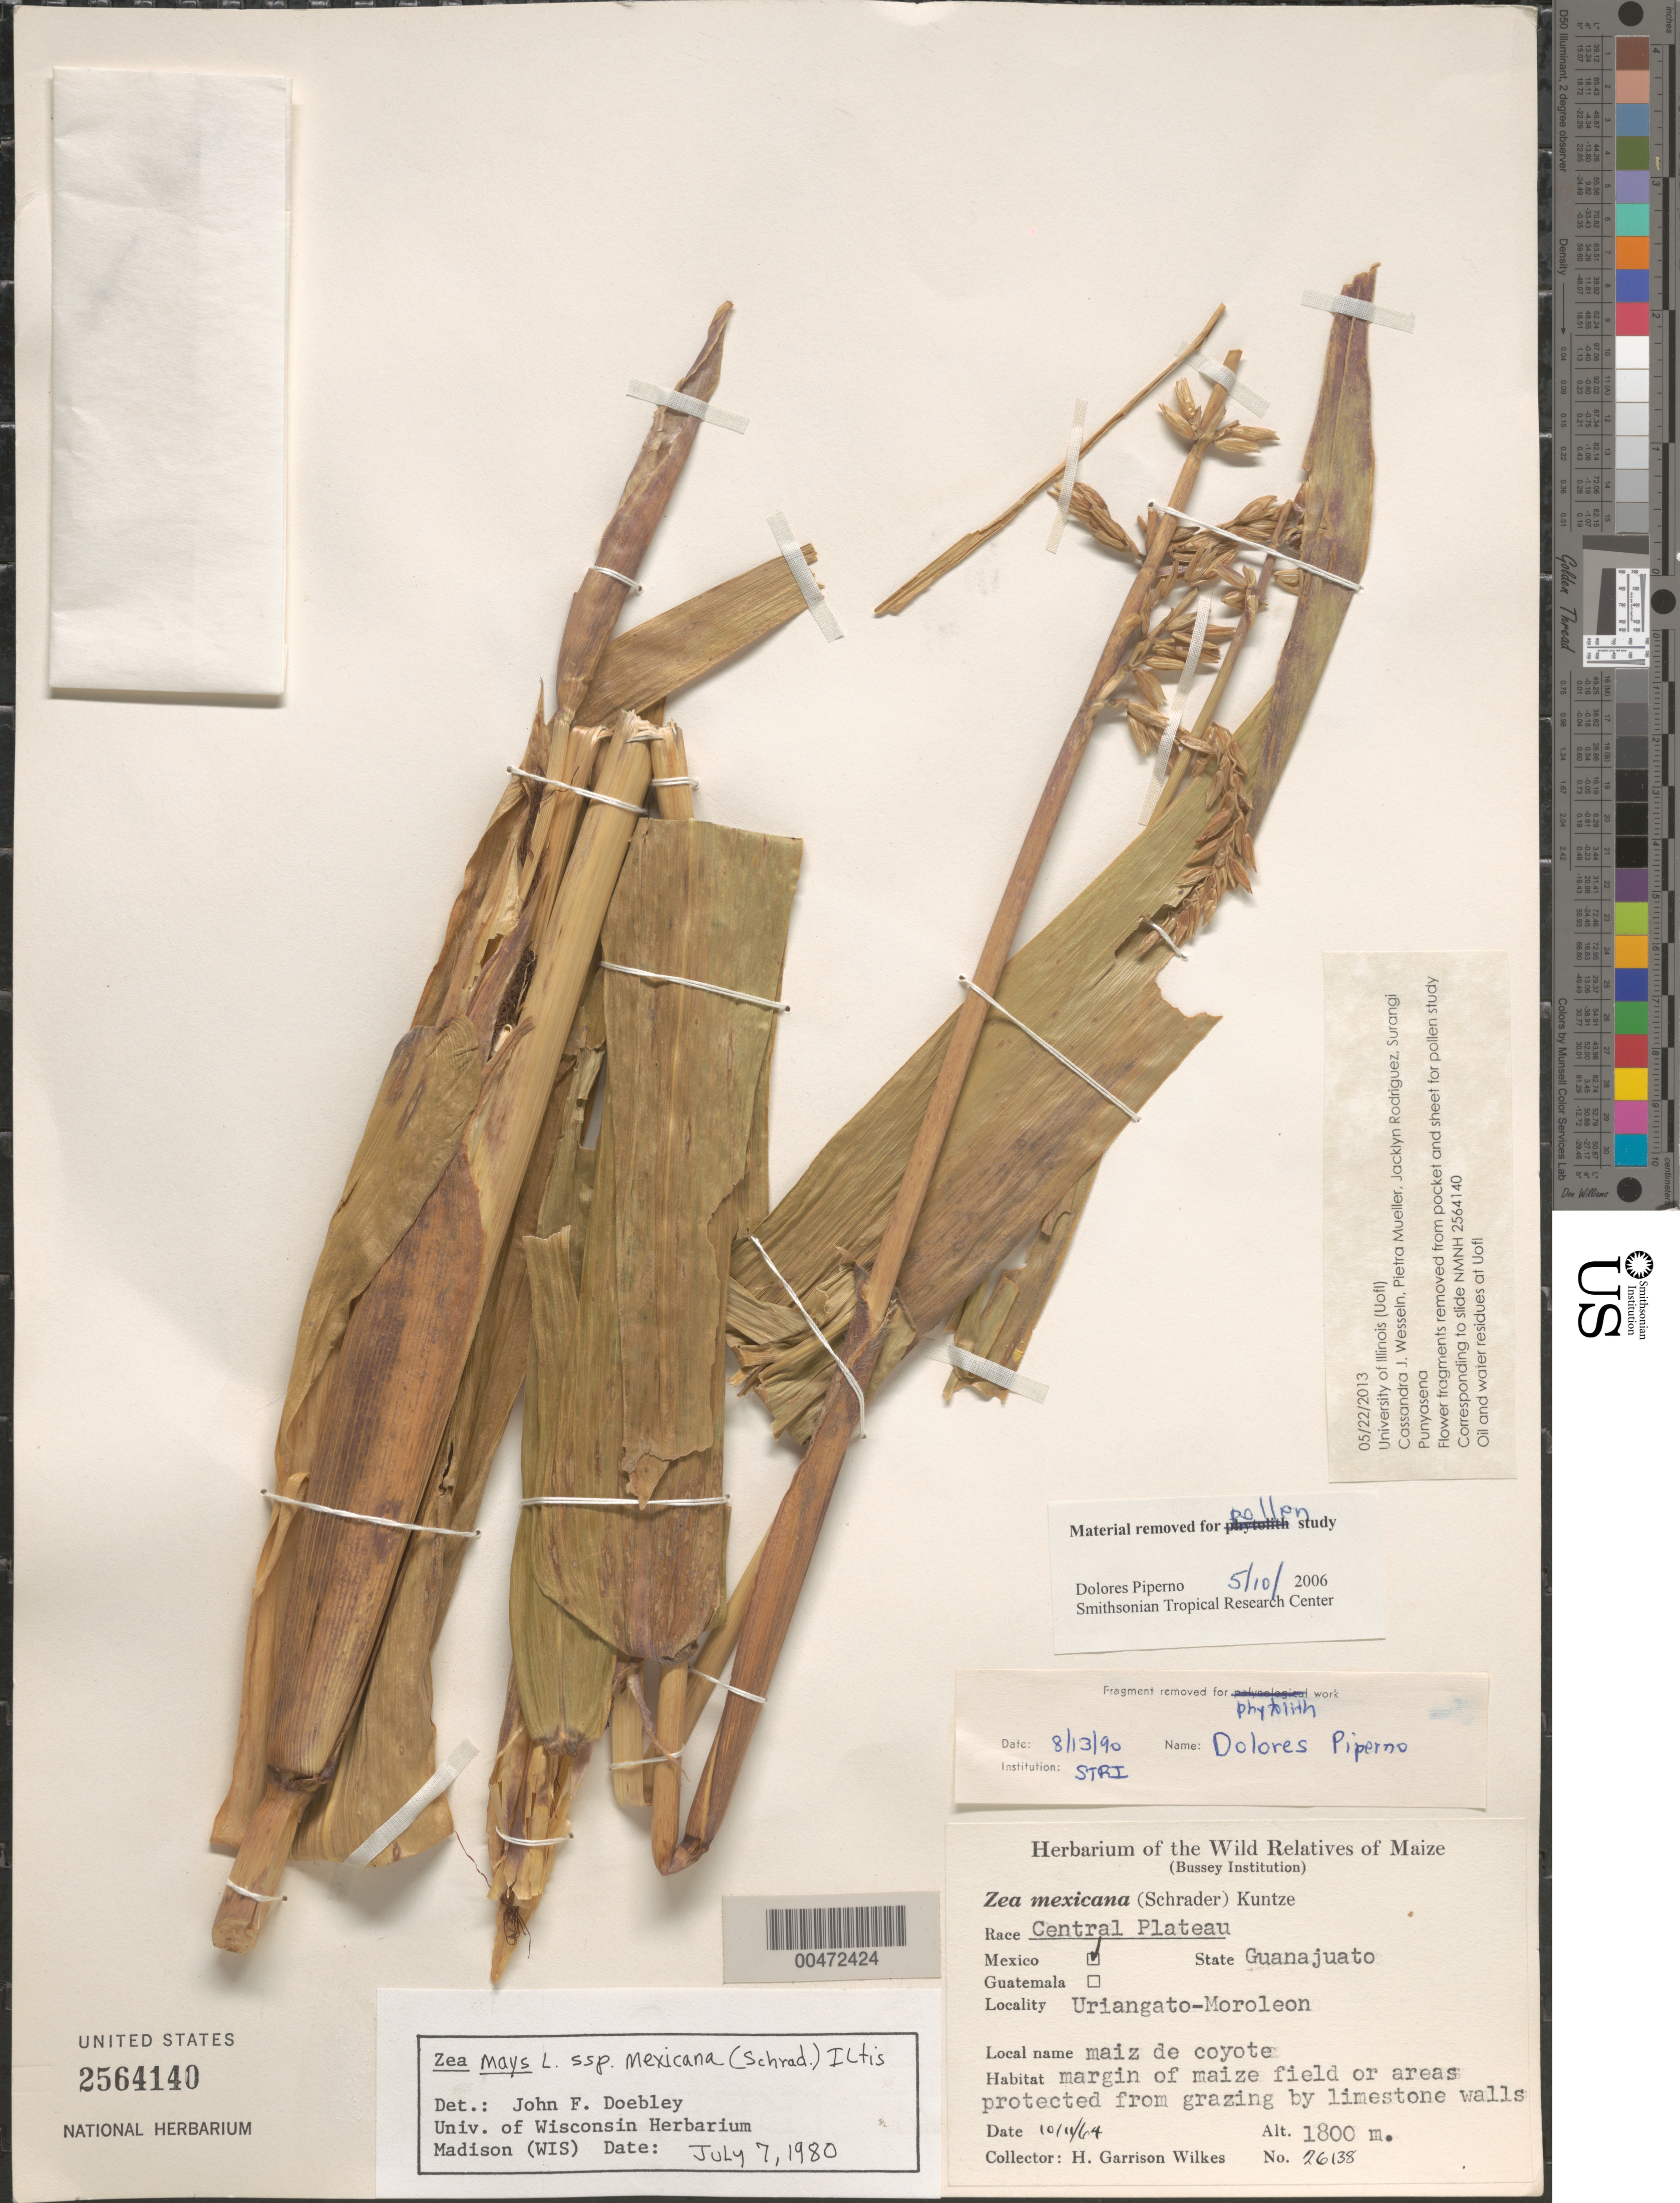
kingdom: Plantae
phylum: Tracheophyta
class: Liliopsida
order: Poales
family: Poaceae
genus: Zea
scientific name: Zea mays subsp. mexicana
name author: (Schrad.) Iltis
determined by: Doebley, John F.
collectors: H. G. Wilkes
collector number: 26138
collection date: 1964-10-11 or 1964-11-10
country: Mexico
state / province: Guanajuato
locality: Uriangato - Moroleon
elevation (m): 1800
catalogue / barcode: US 2564140